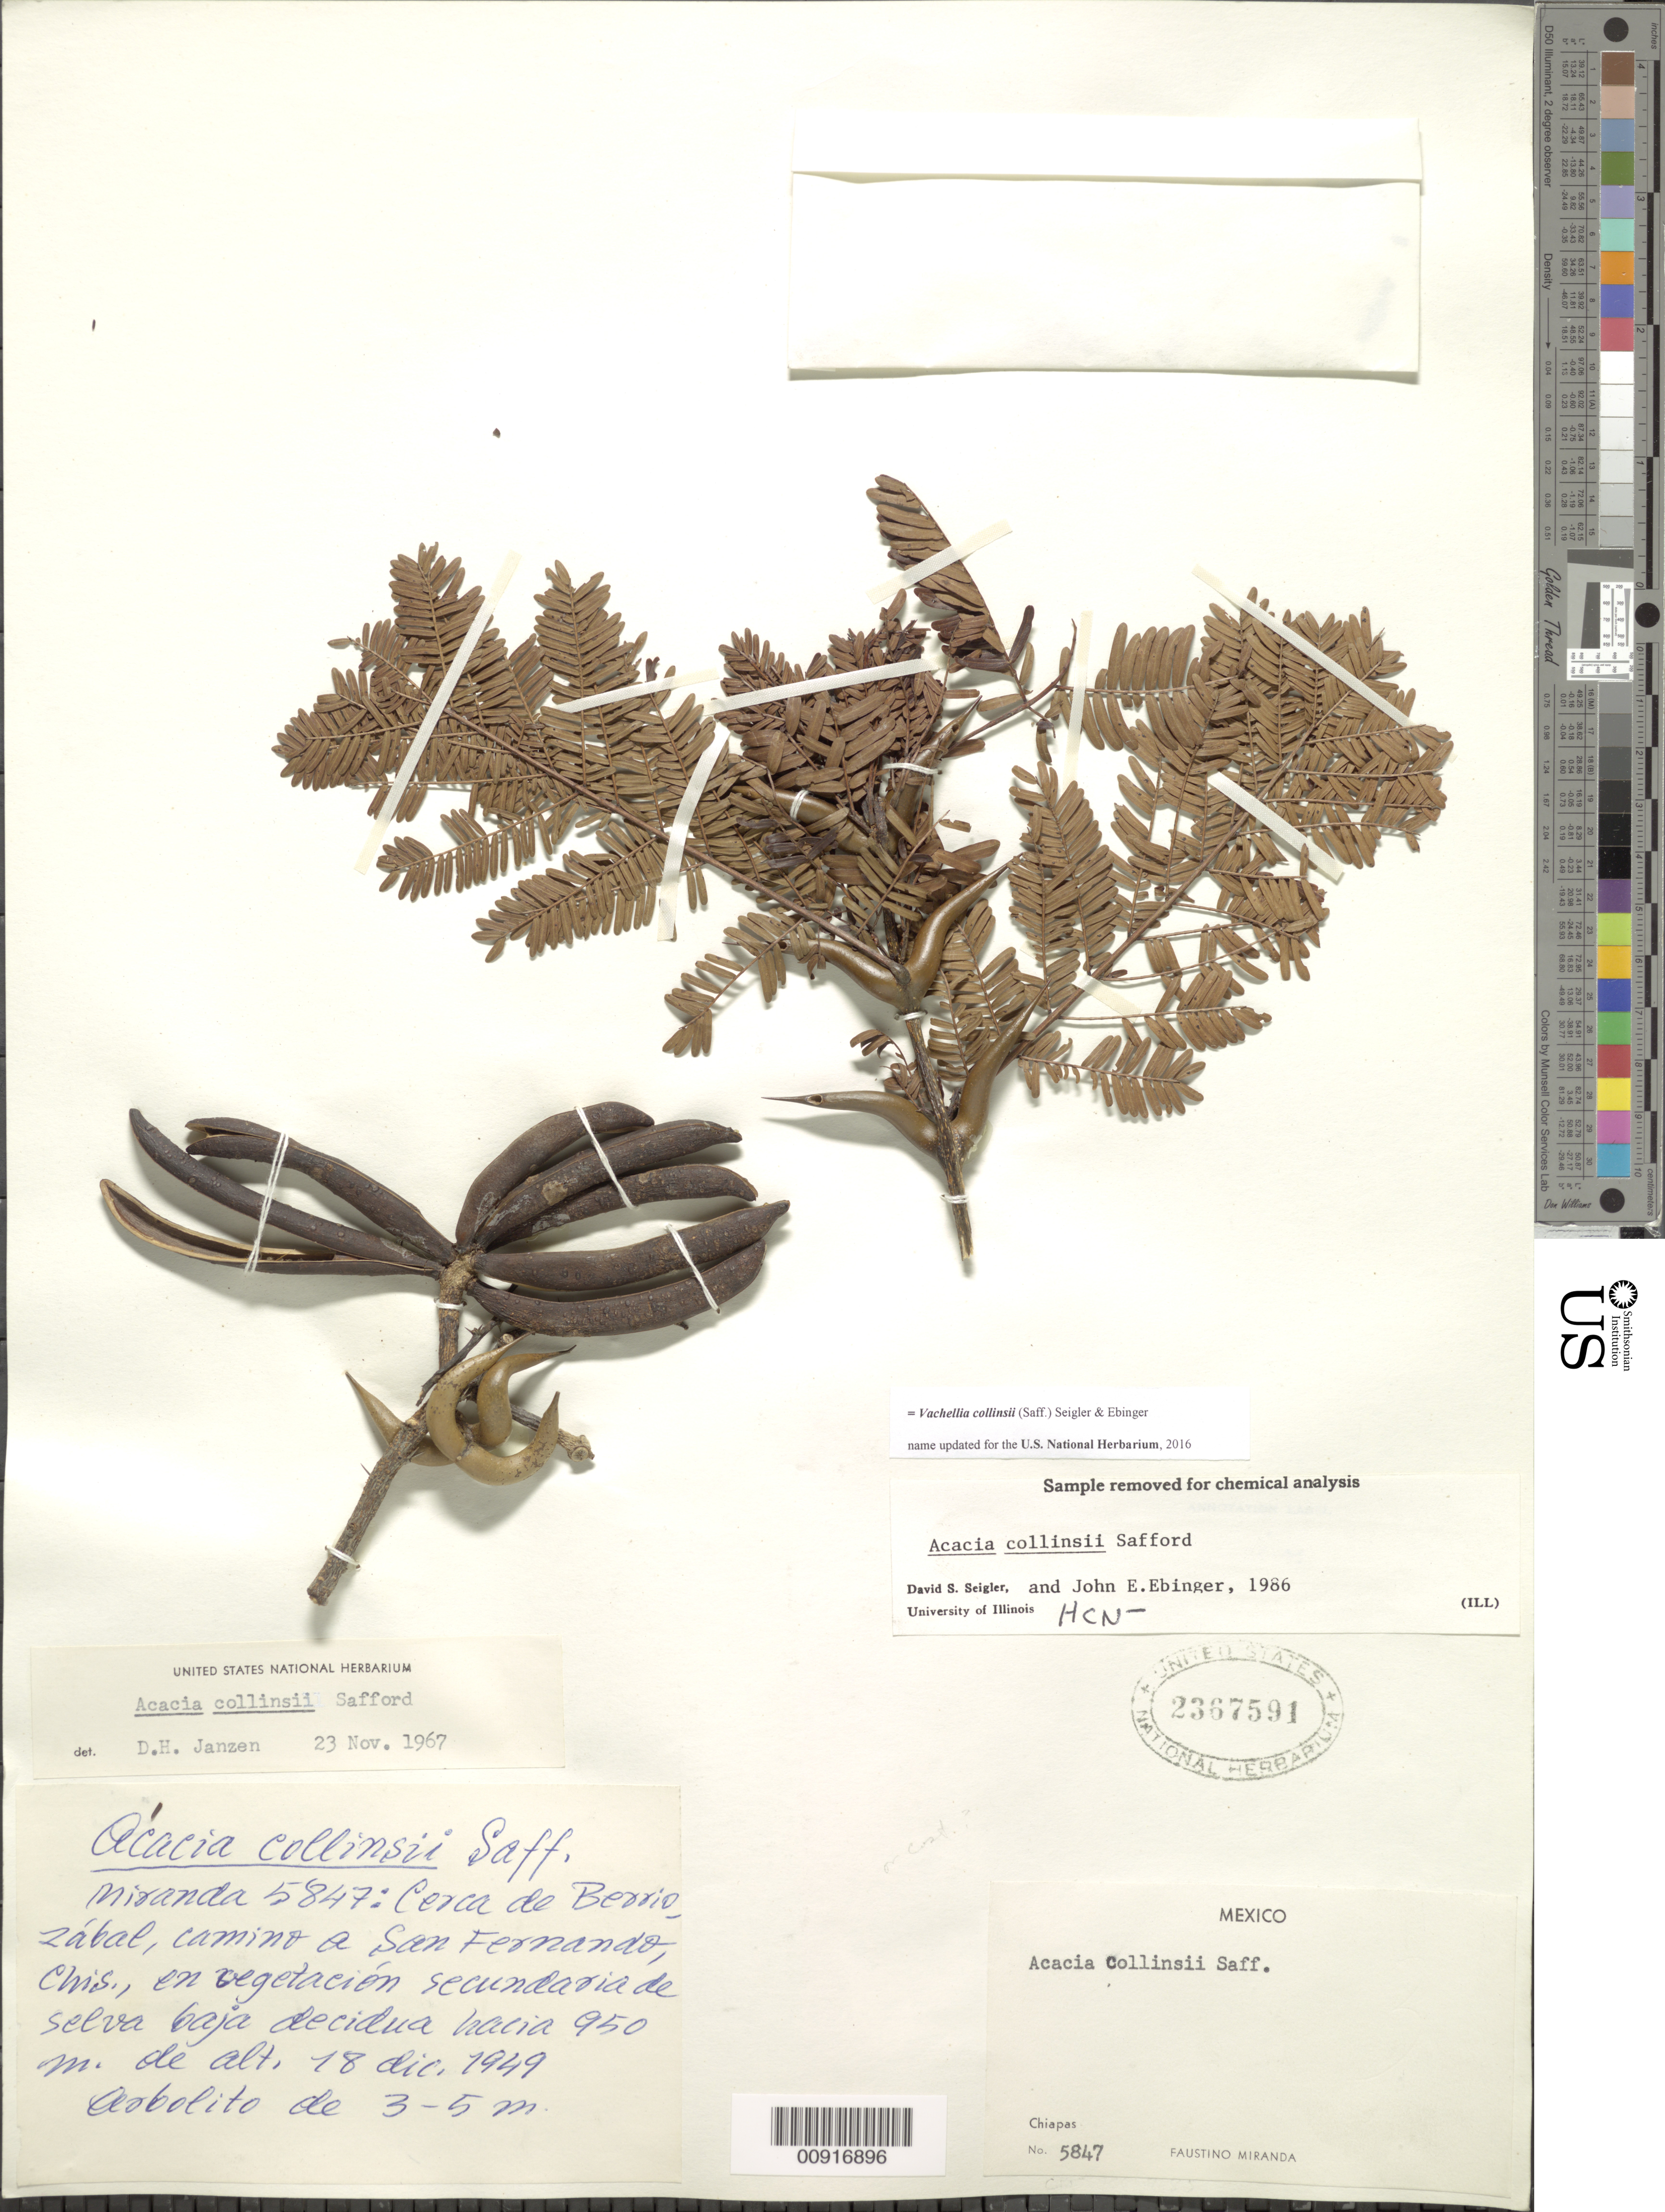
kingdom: Plantae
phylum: Tracheophyta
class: Magnoliopsida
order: Fabales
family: Fabaceae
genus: Vachellia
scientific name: Vachellia collinsii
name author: (Saff.) Seigler & Ebinger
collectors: Miranda G., F.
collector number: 5847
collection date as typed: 18 Dec 1949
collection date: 1949-12-18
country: Mexico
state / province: Chiapas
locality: Cerca de Berriozábal, camino a San Fernando, Chiapas.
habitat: Vegetación secundaria de selva baja decidua.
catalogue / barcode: US 2367591